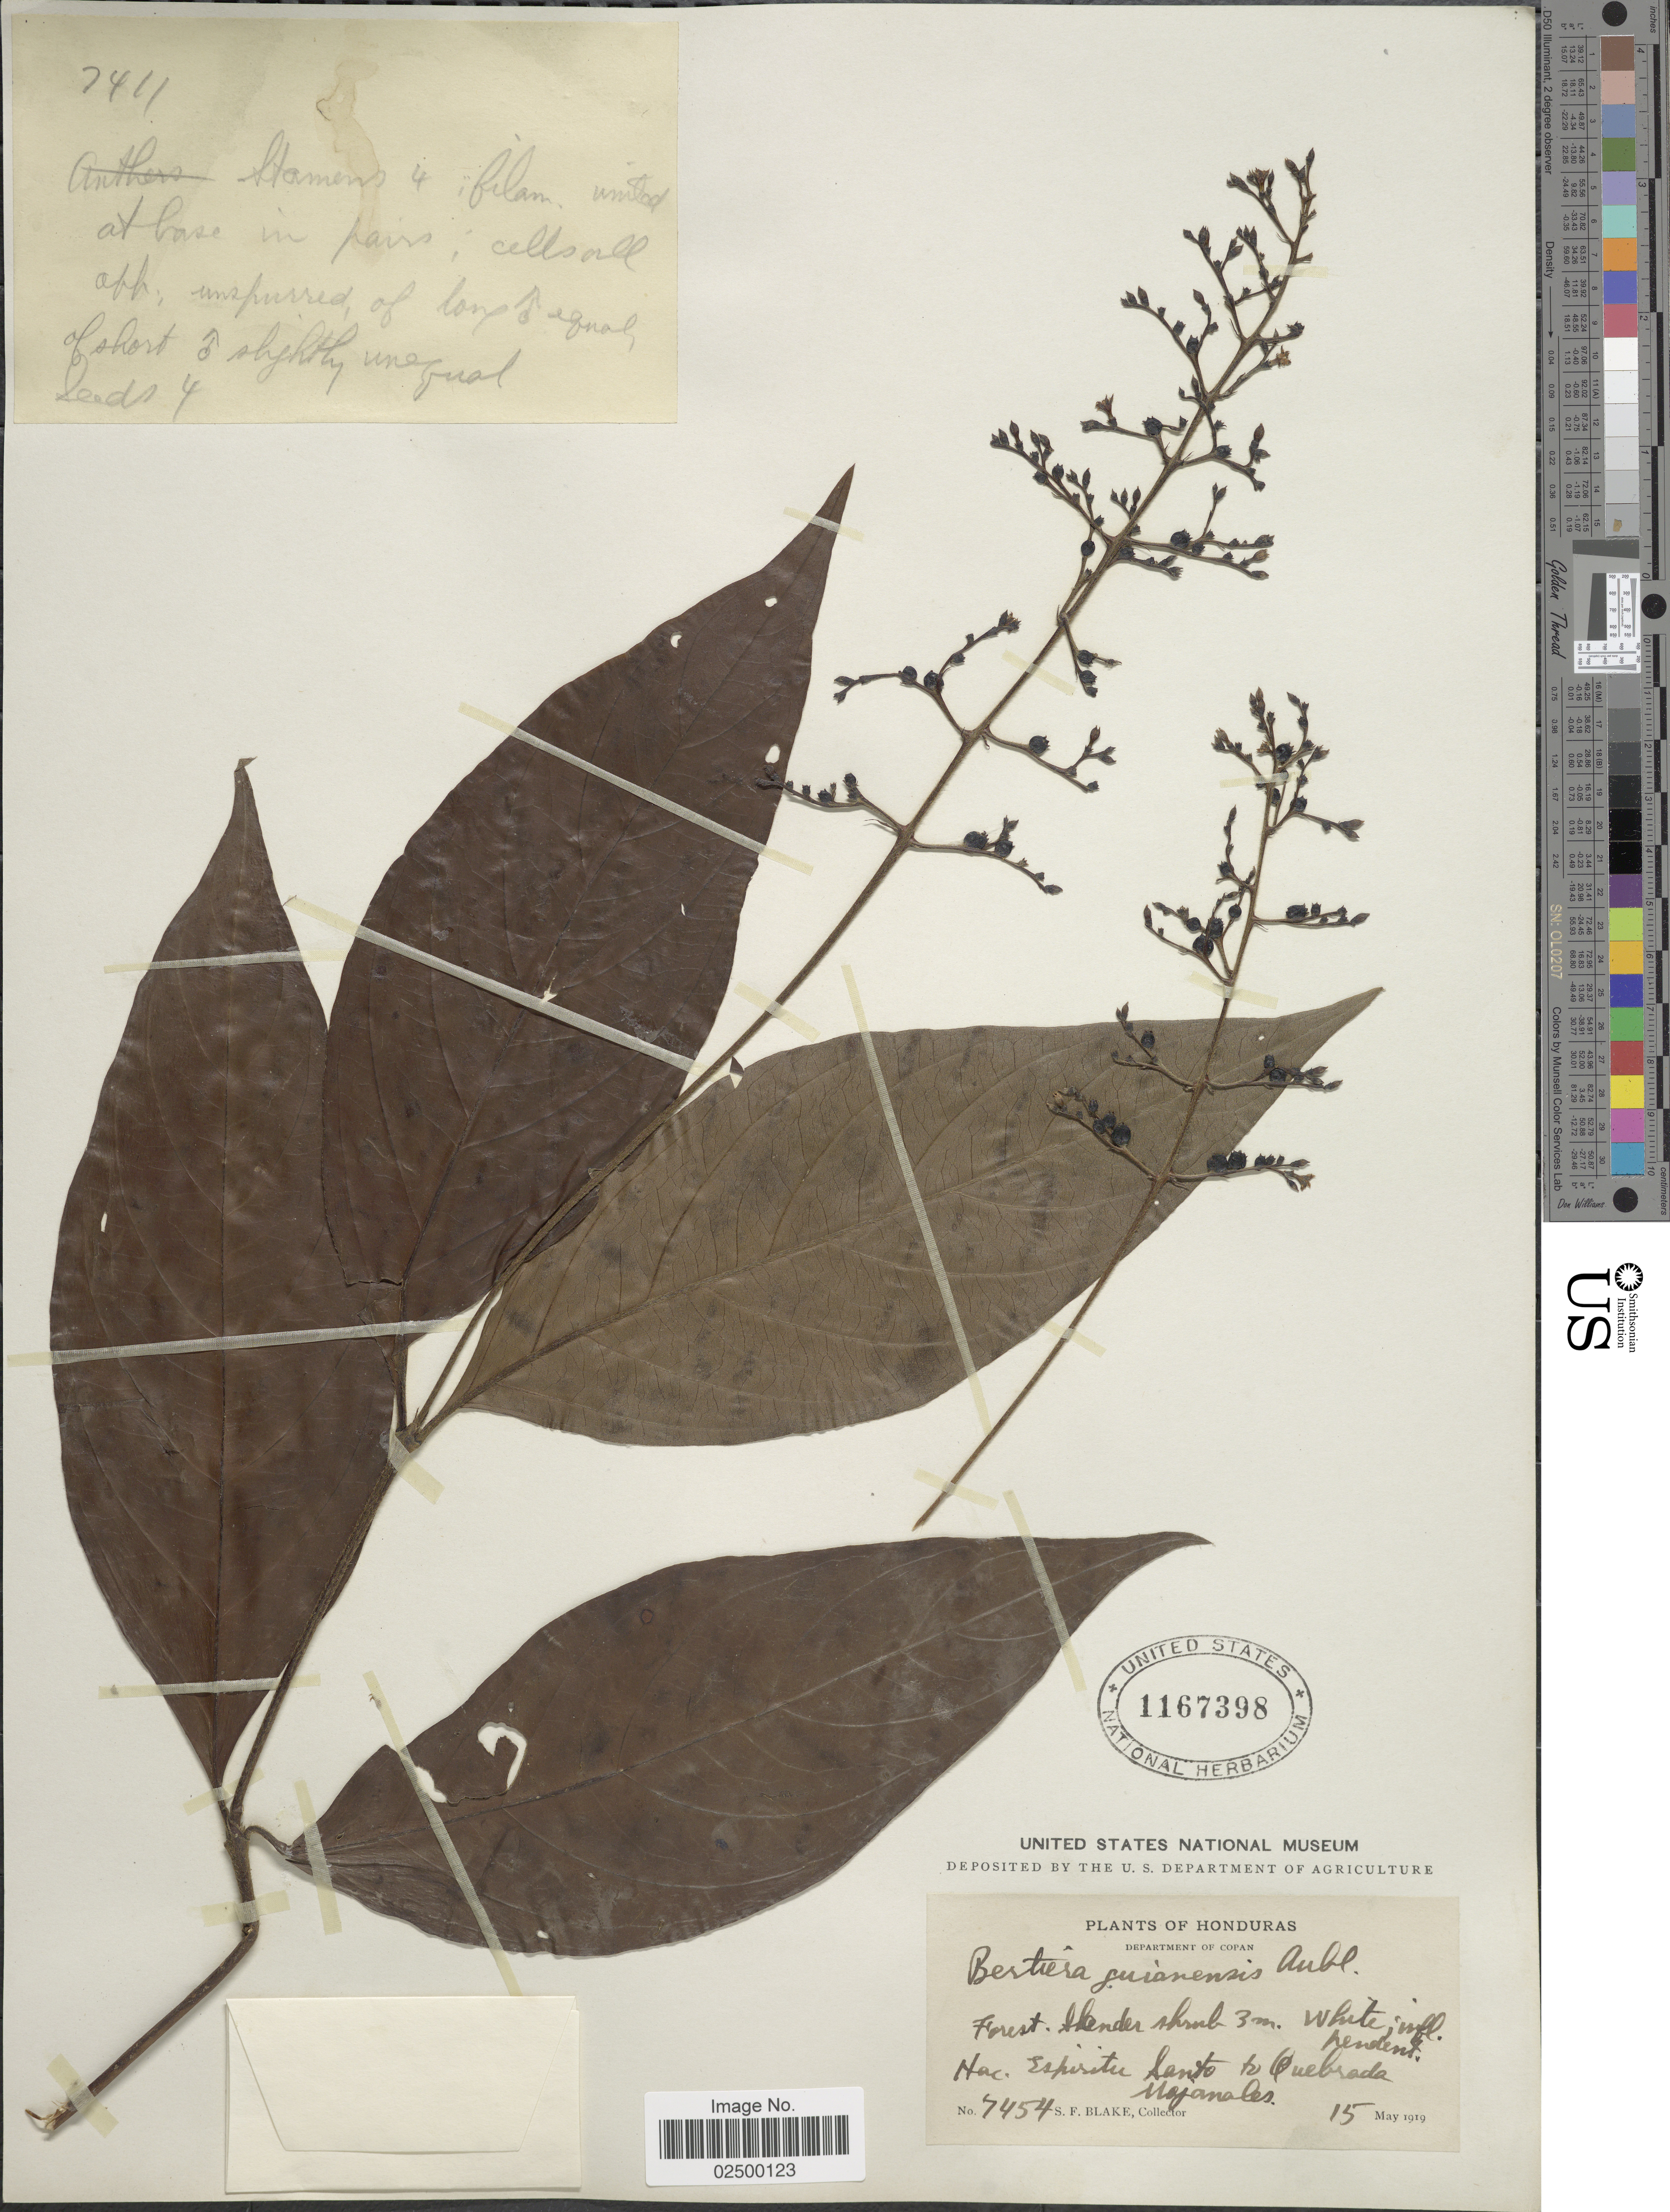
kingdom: Plantae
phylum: Tracheophyta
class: Magnoliopsida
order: Gentianales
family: Rubiaceae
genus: Bertiera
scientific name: Bertiera guianensis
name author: Aubl.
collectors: S. Blake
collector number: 7454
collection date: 1919-05-15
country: Honduras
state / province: Copán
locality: Espiritu Santo to Quebrada, Majanales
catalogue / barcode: US 1167398